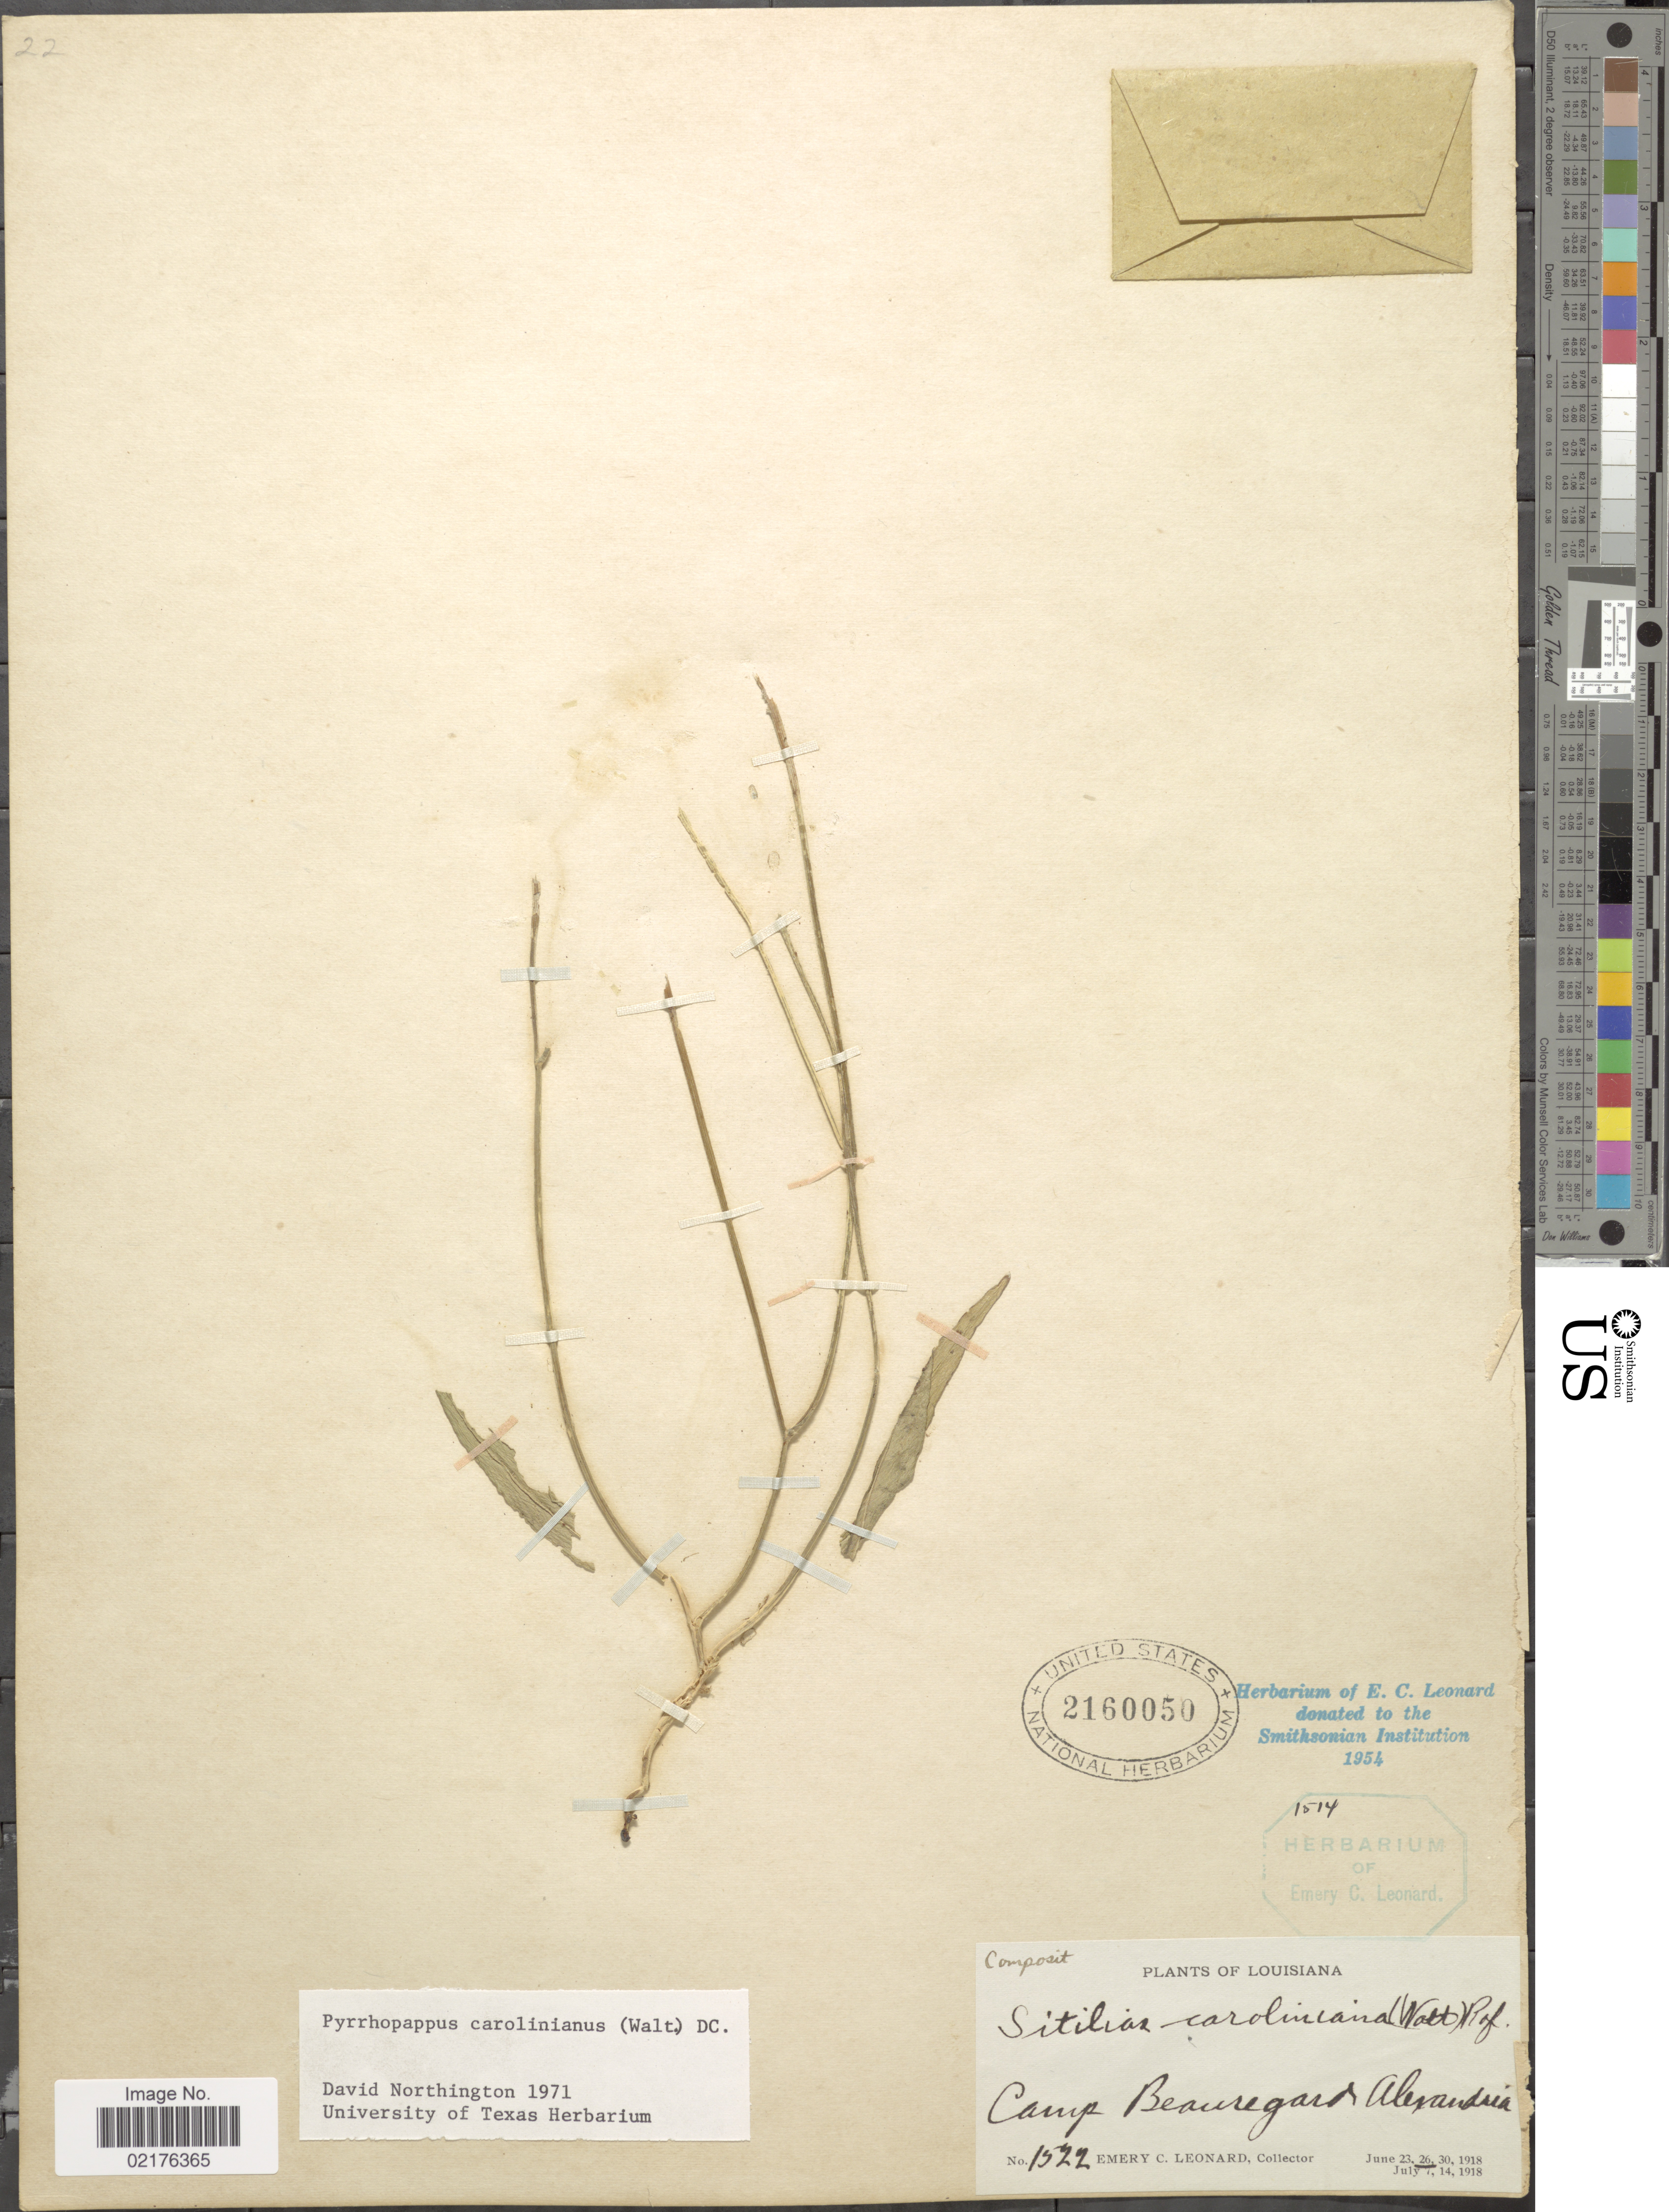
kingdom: Plantae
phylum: Tracheophyta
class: Magnoliopsida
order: Asterales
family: Asteraceae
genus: Pyrrhopappus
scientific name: Pyrrhopappus carolinianus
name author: (Walter) DC.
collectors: E. C. Leonard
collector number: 1522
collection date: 1918-06-26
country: United States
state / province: Louisiana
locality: Camp Beauregard Alexandria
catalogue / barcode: US 2160050